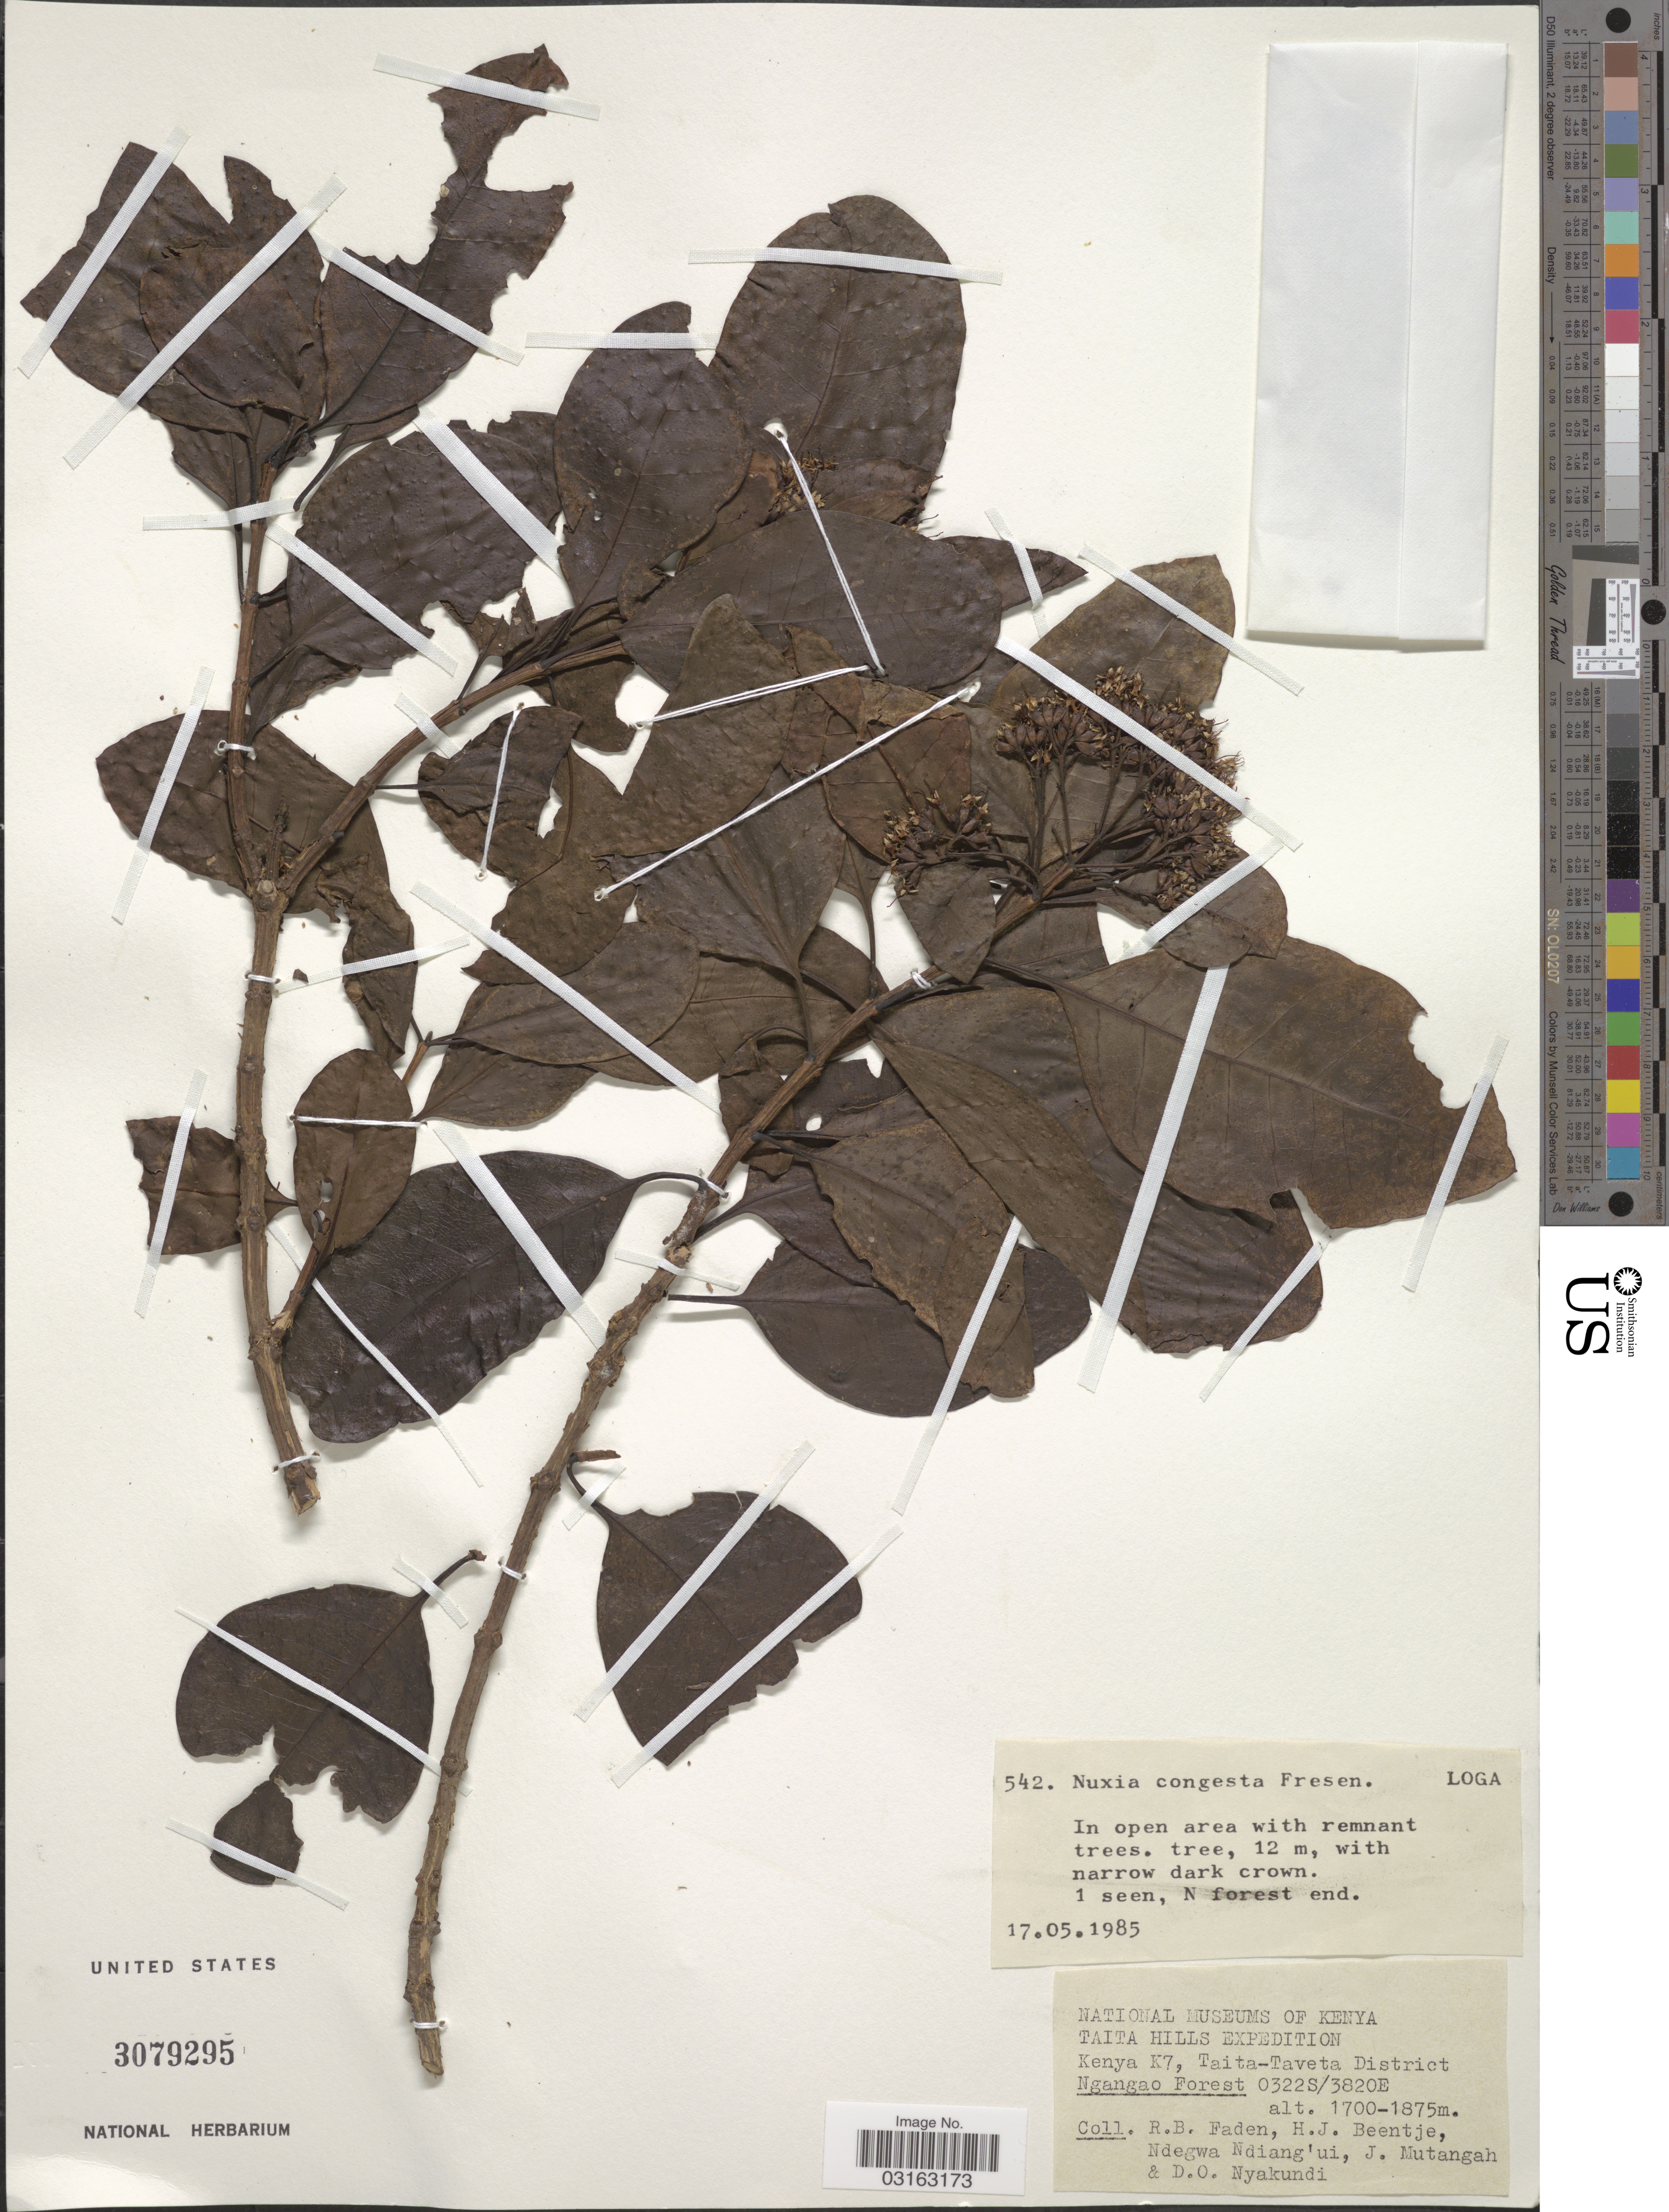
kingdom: Plantae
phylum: Tracheophyta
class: Magnoliopsida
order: Lamiales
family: Stilbaceae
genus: Nuxia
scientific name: Nuxia congesta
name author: R. Br. ex Fresen.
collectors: R. B. Faden, H. J. Beentje, Ndegwa Ndiang'ui, J. Mutangah & D. Nyakundi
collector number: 542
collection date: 1985-05-17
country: Kenya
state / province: Taita Taveta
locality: N forest end. Kenya K7, Taita-Taveta District. Ngangao Forest.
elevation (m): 1700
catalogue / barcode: US 3079295